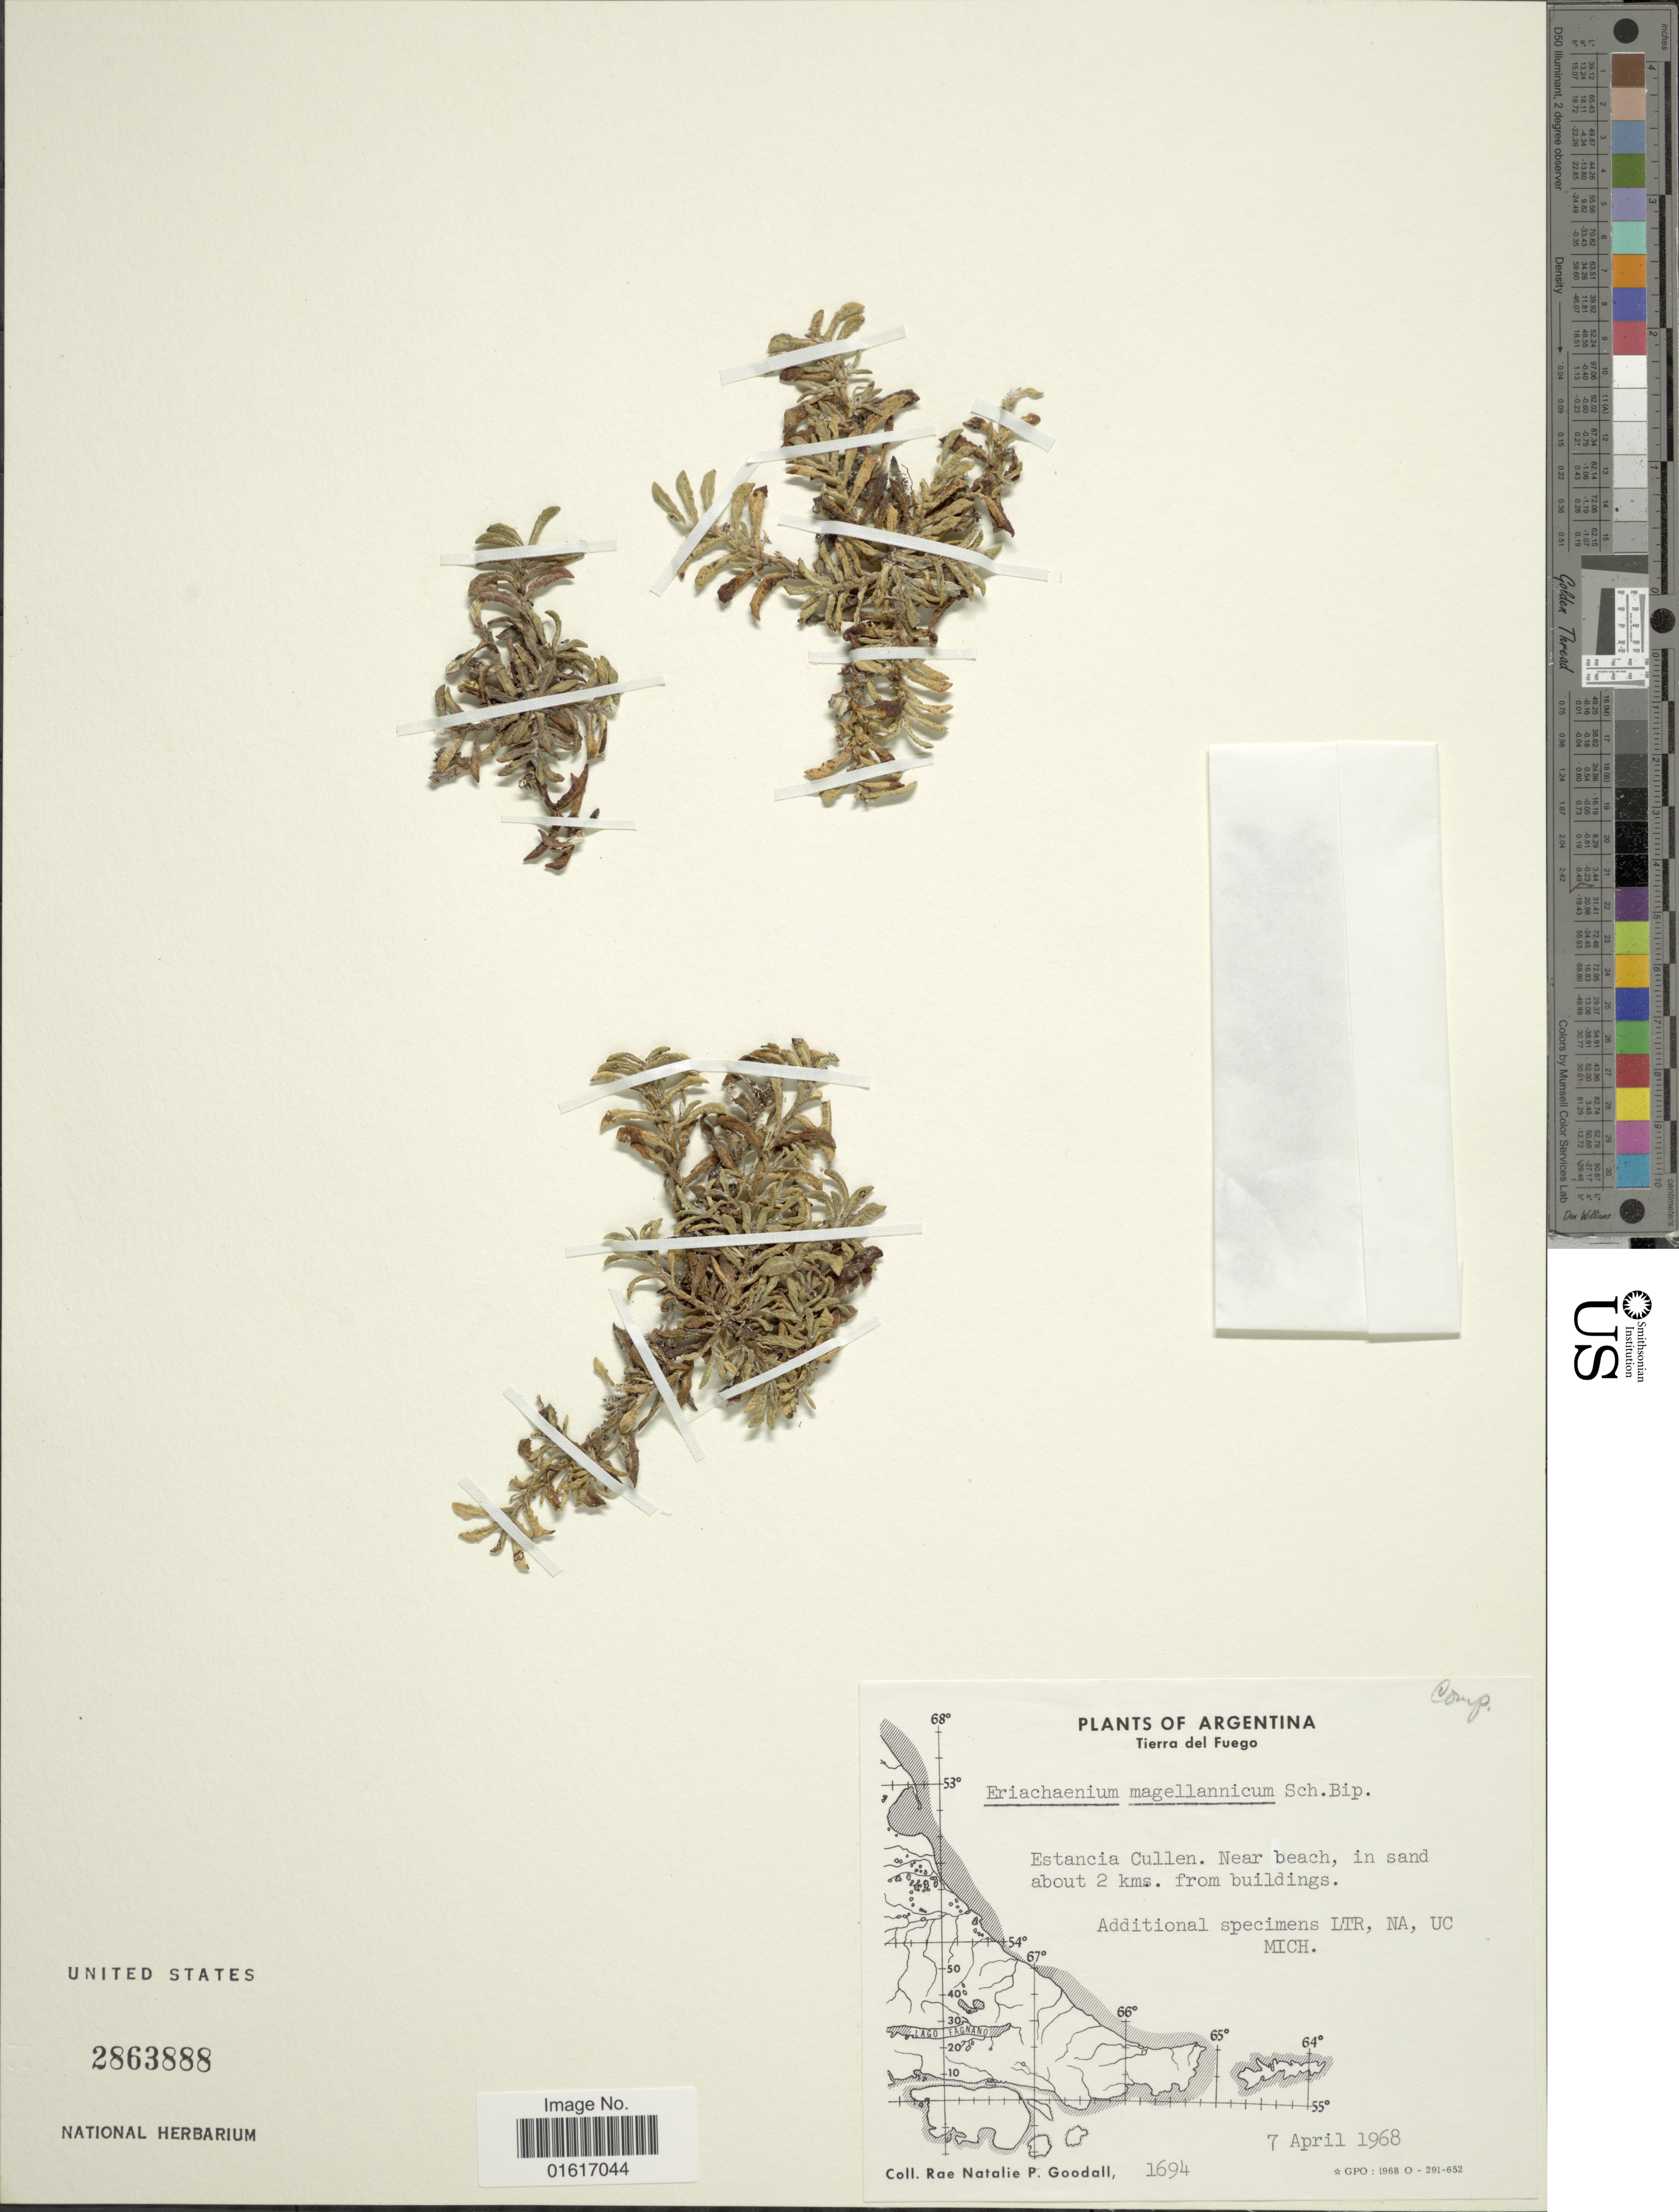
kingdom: Plantae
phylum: Tracheophyta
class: Magnoliopsida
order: Asterales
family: Asteraceae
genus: Eriachaenium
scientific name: Eriachaenium magellanicum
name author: Sch. Bip.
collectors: R. Goodall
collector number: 1694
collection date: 1968-04-07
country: Argentina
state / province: Tierra del Fuego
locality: Estancia Cullen. Near beach, in sand about 2 kms. from buildings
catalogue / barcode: US 2863888